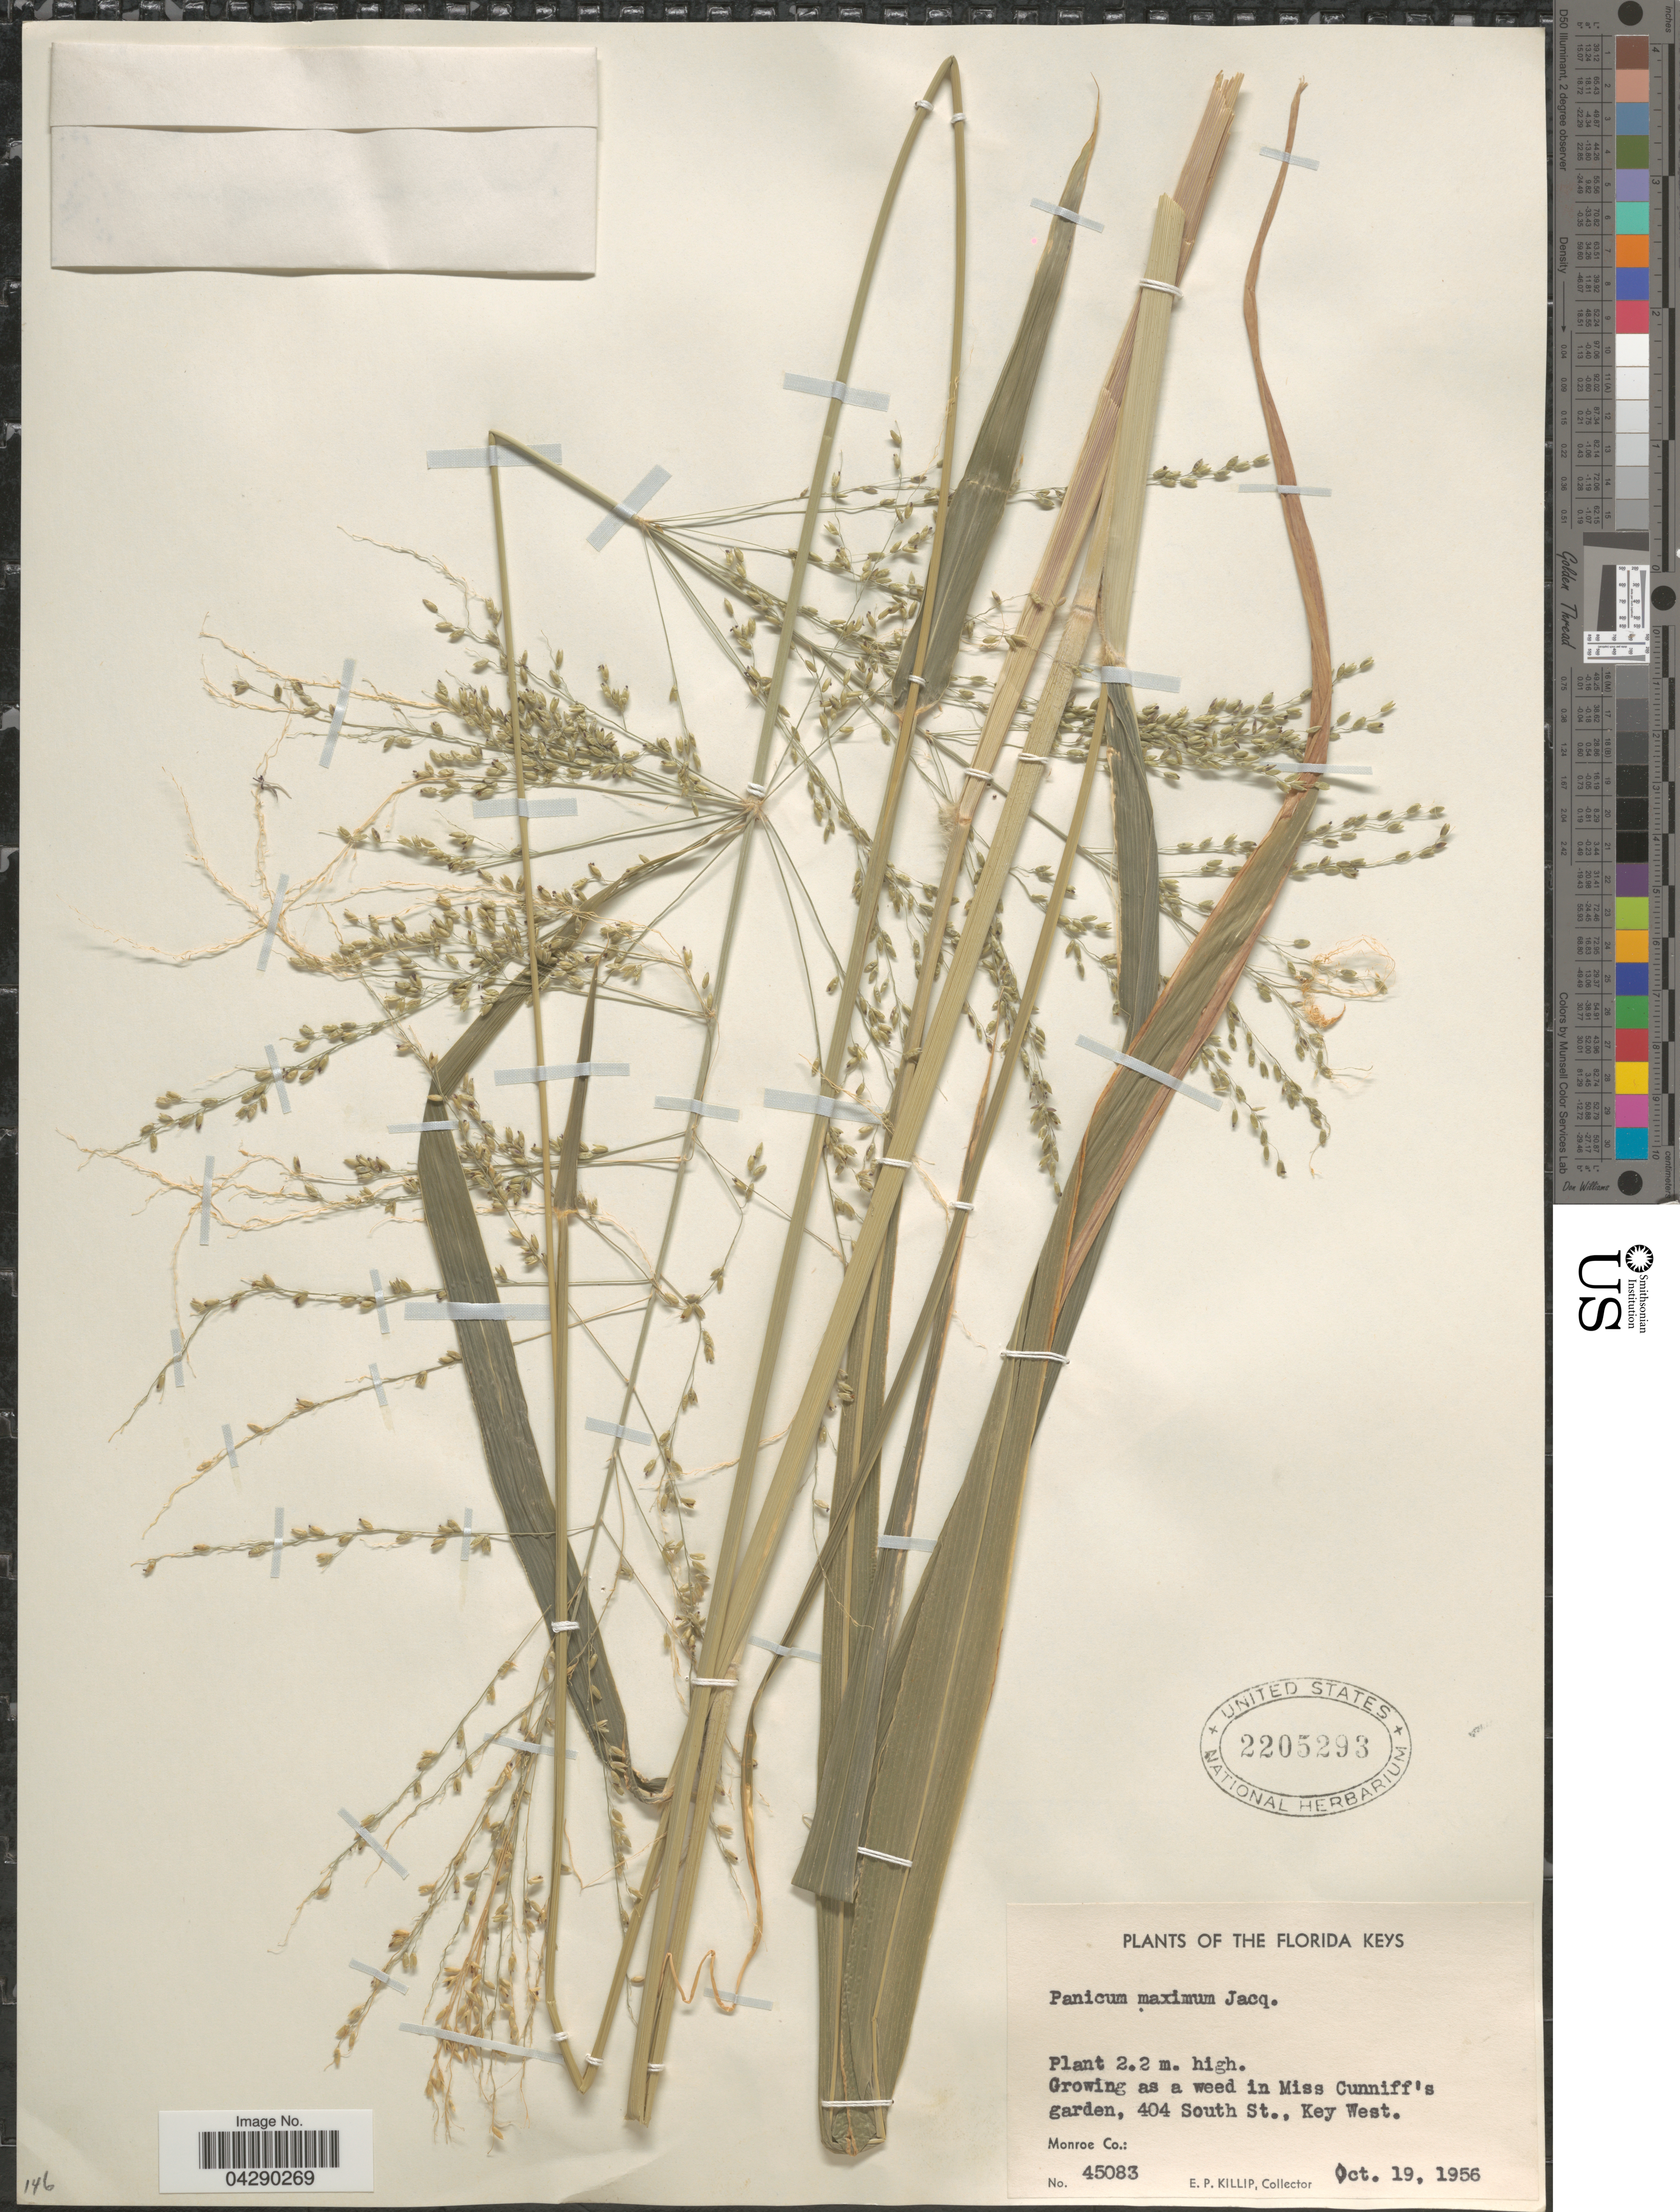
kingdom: Plantae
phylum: Tracheophyta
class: Liliopsida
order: Poales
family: Poaceae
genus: Megathyrsus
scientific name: Megathyrsus maximus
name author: (Jacq.) B.K. Simon & S.W.L. Jacobs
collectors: E. P. Killip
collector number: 45083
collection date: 1956-10-19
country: United States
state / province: Florida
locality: Florida Keys. 404 South St., Key West. Monroe Co.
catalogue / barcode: US 2205293